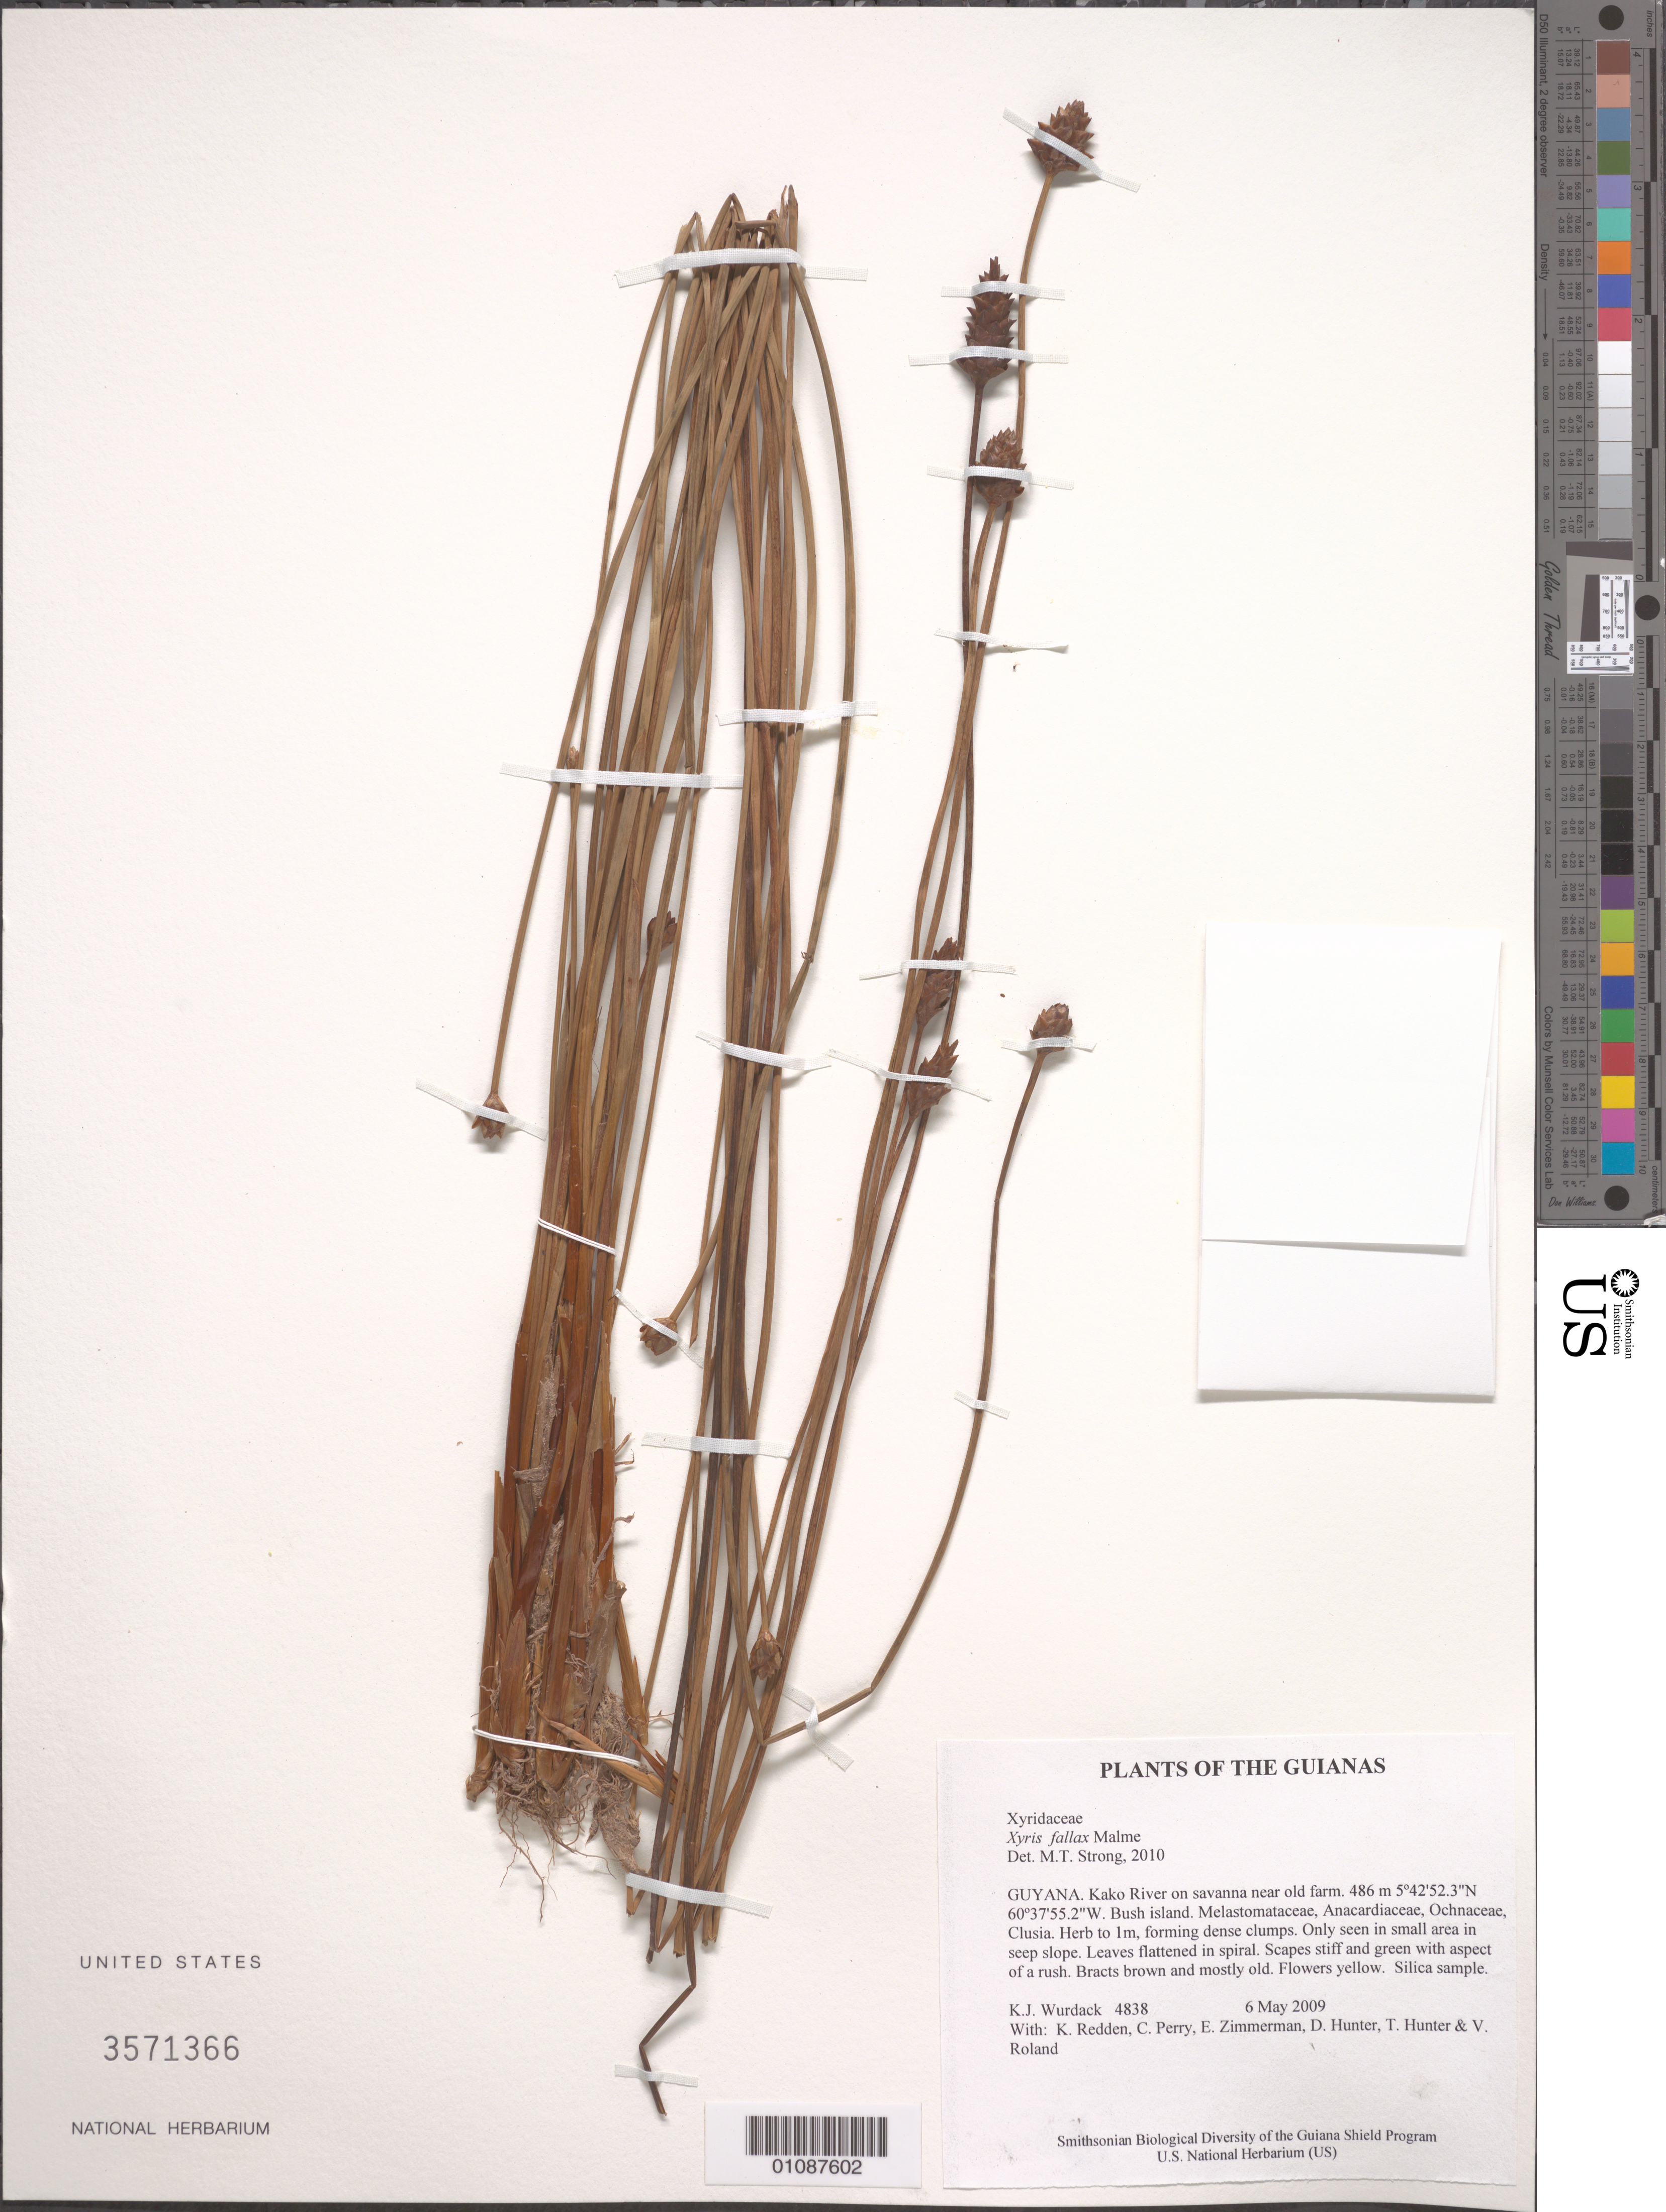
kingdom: Plantae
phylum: Tracheophyta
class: Liliopsida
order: Poales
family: Xyridaceae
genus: Xyris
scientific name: Xyris fallax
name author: Malme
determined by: Strong, M. T., (US), Smithsonian Institution - National Museum of Natural History (UNITED STATES)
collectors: K. Wurdack, K. M. Redden, C. Perry, E. Zimmerman, D. Hunter, T. Hunter & V. Roland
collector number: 4838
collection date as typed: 6 May 2009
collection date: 2009-05-06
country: Guyana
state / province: Cuyuni-Mazaruni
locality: Kako River on savanna near old farm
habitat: Bush island. Melastomataceae, Anacardiaceae, Ochnaceae, Clusia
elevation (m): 486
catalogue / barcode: US 3571366